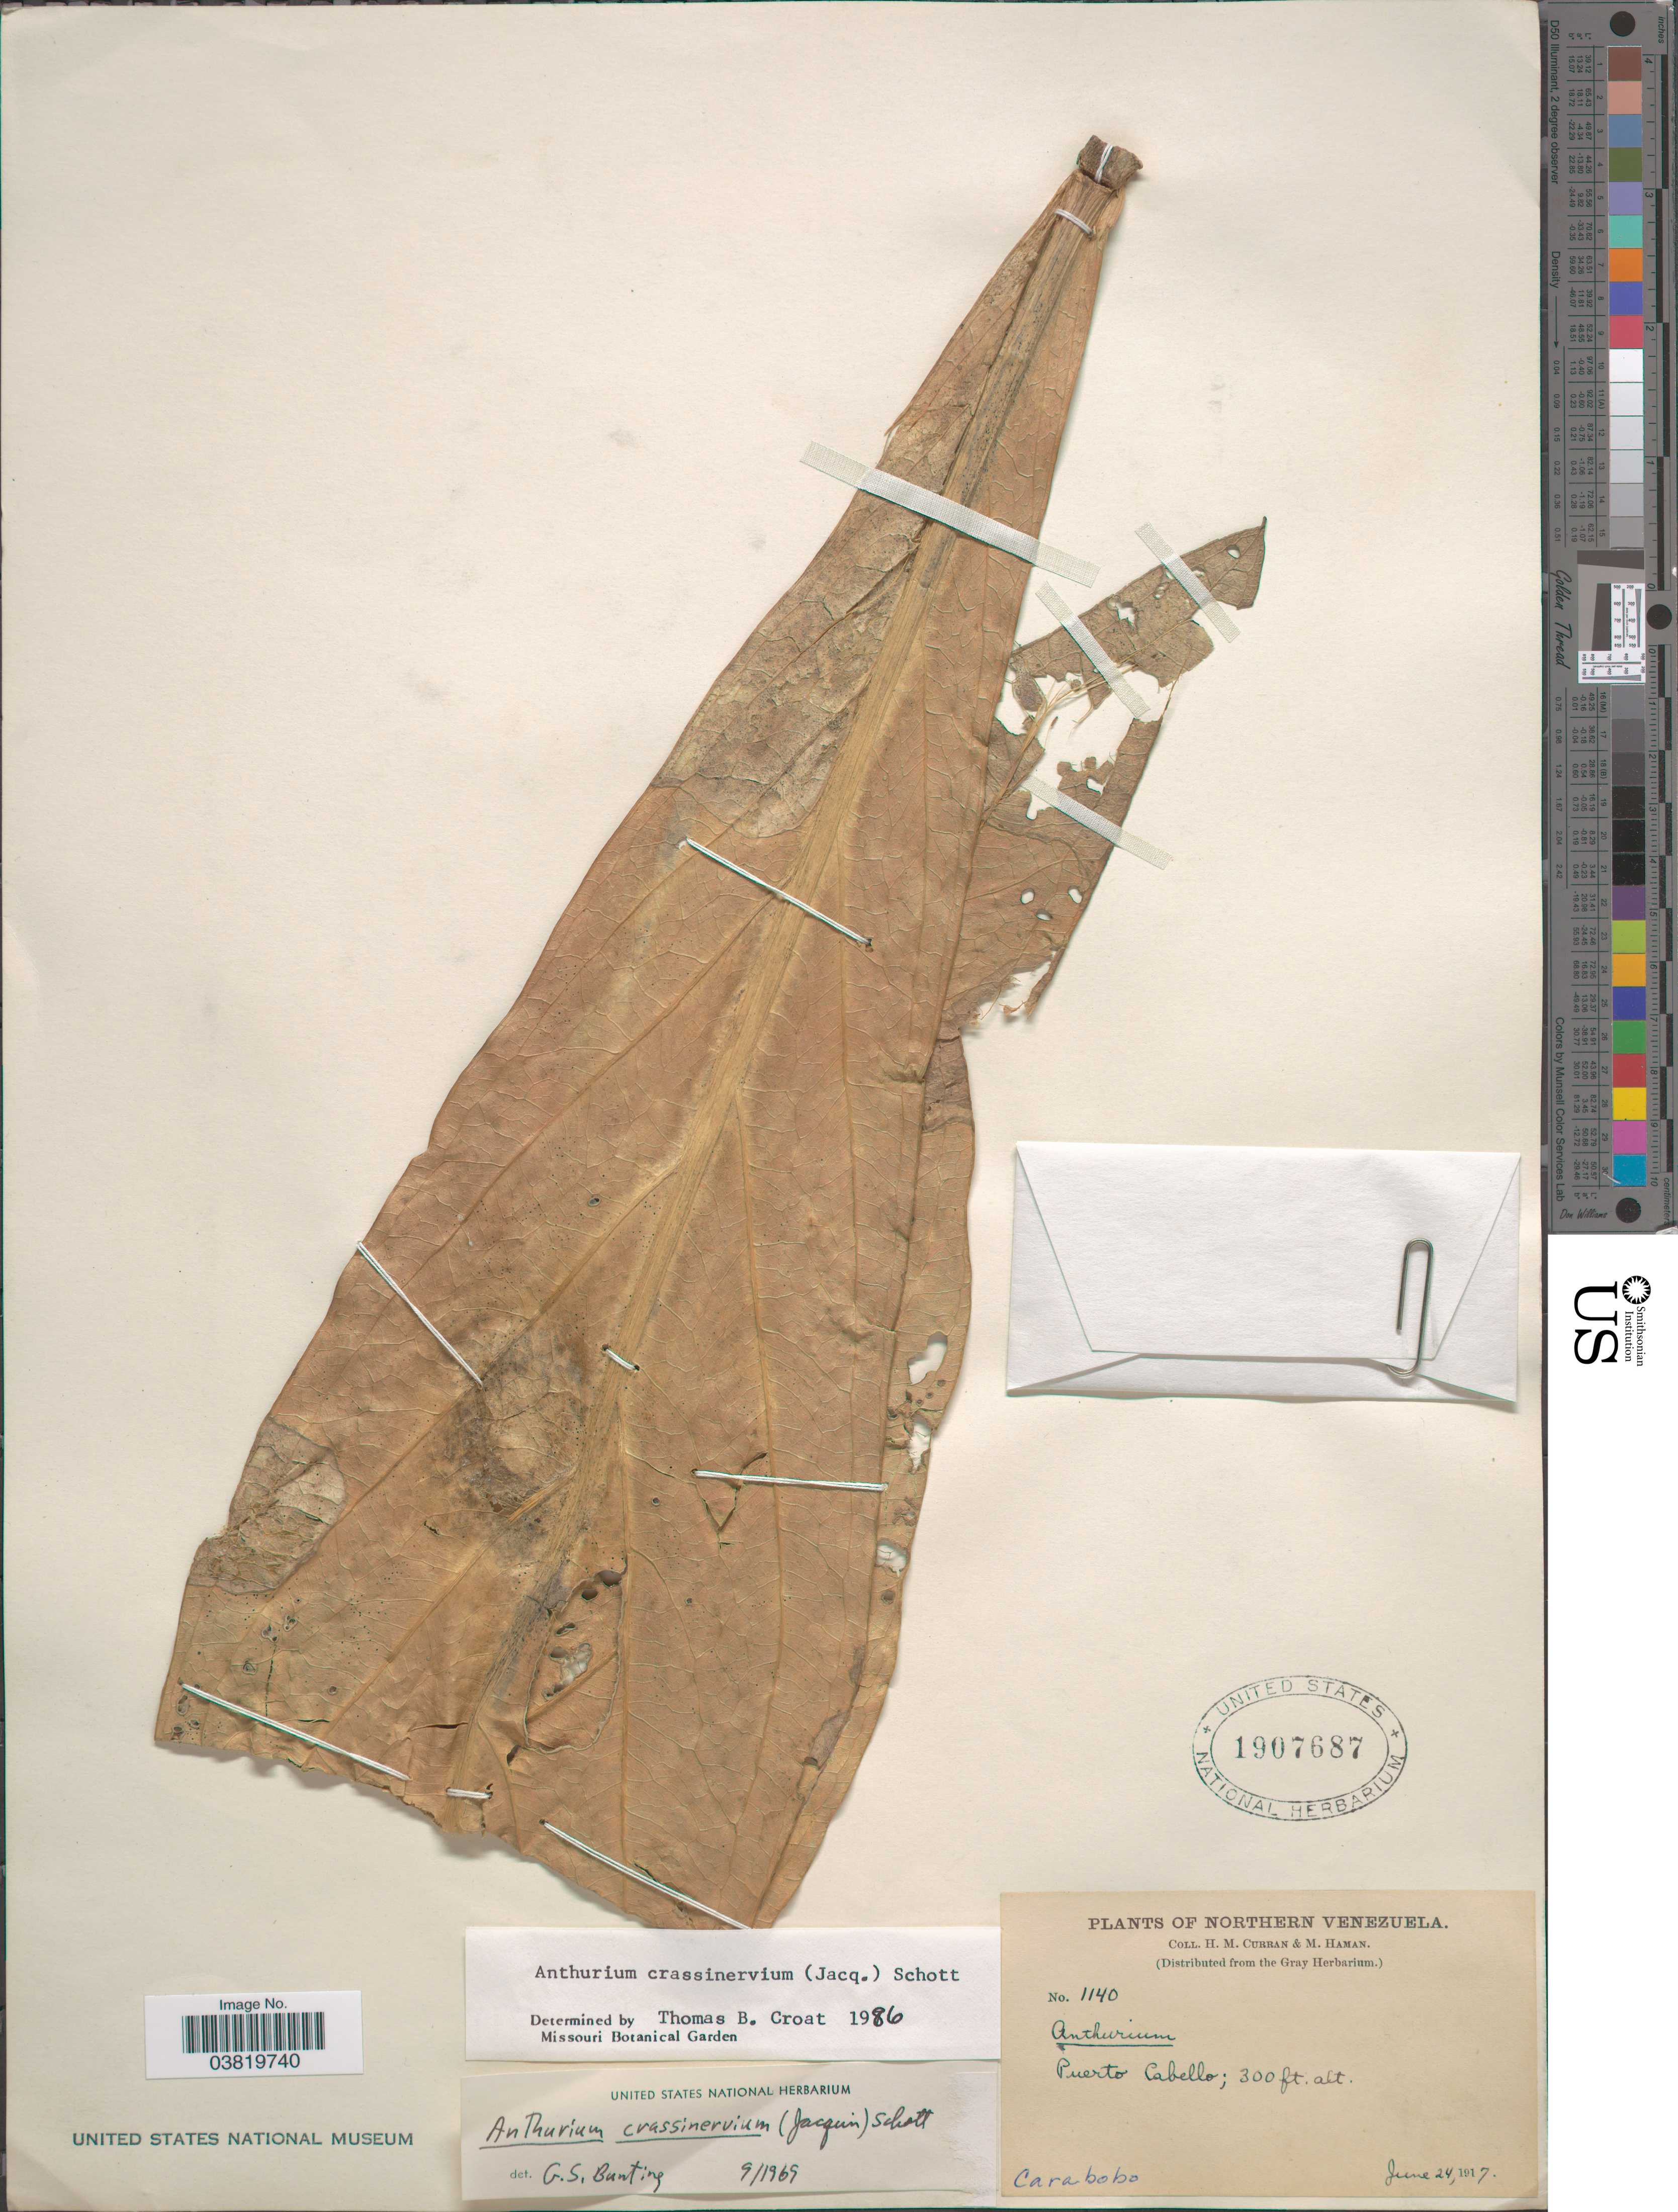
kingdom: Plantae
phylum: Tracheophyta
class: Liliopsida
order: Alismatales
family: Araceae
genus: Anthurium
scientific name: Anthurium crassinervium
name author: (Jacq.) Schott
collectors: H. M. Curran & M. Haman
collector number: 1140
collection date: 1917-06-24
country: Venezuela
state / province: Carabobo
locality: Northern Venezuela. Puerto Cabello.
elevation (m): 91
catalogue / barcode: US 1907687